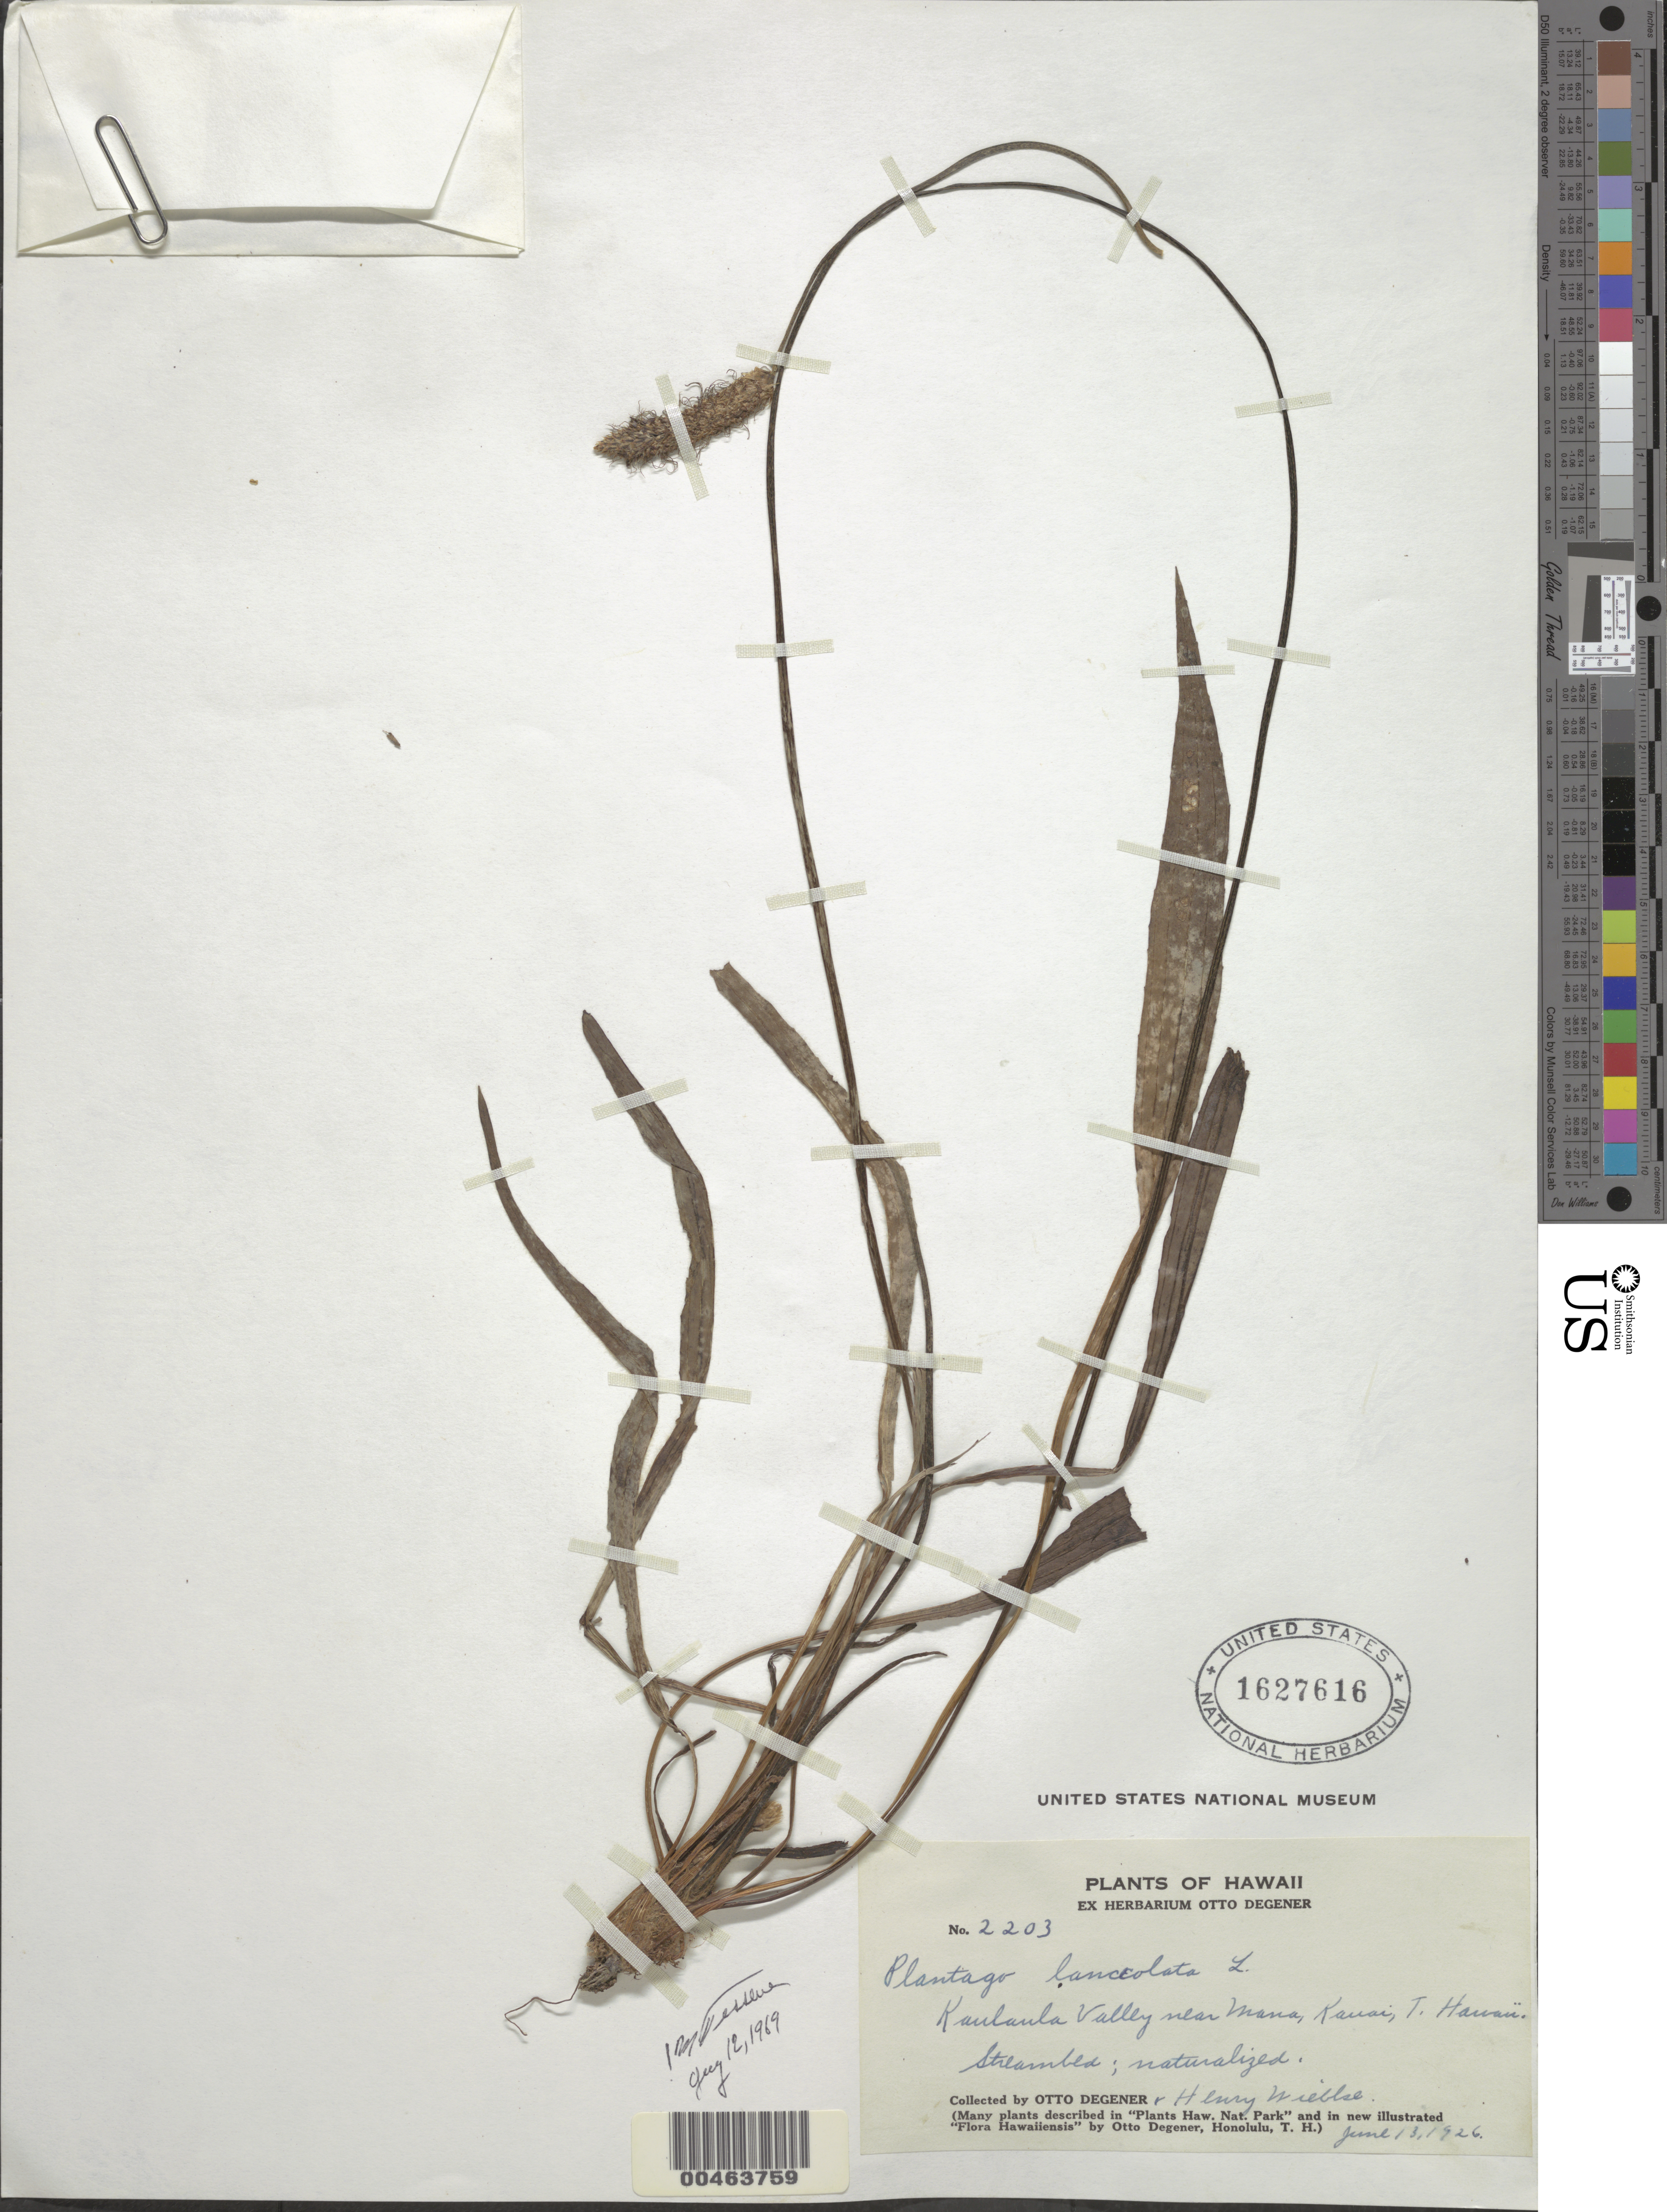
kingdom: Plantae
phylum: Tracheophyta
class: Magnoliopsida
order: Lamiales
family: Plantaginaceae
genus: Plantago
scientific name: Plantago lanceolata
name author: L.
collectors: O. Degener & H. Wiebke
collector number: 2203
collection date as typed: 13 Jun 1926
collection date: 1926-06-13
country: United States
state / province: Hawaii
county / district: Kauai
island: Kaua'i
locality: Kaukaula Valley near Mana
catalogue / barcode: US 1627616